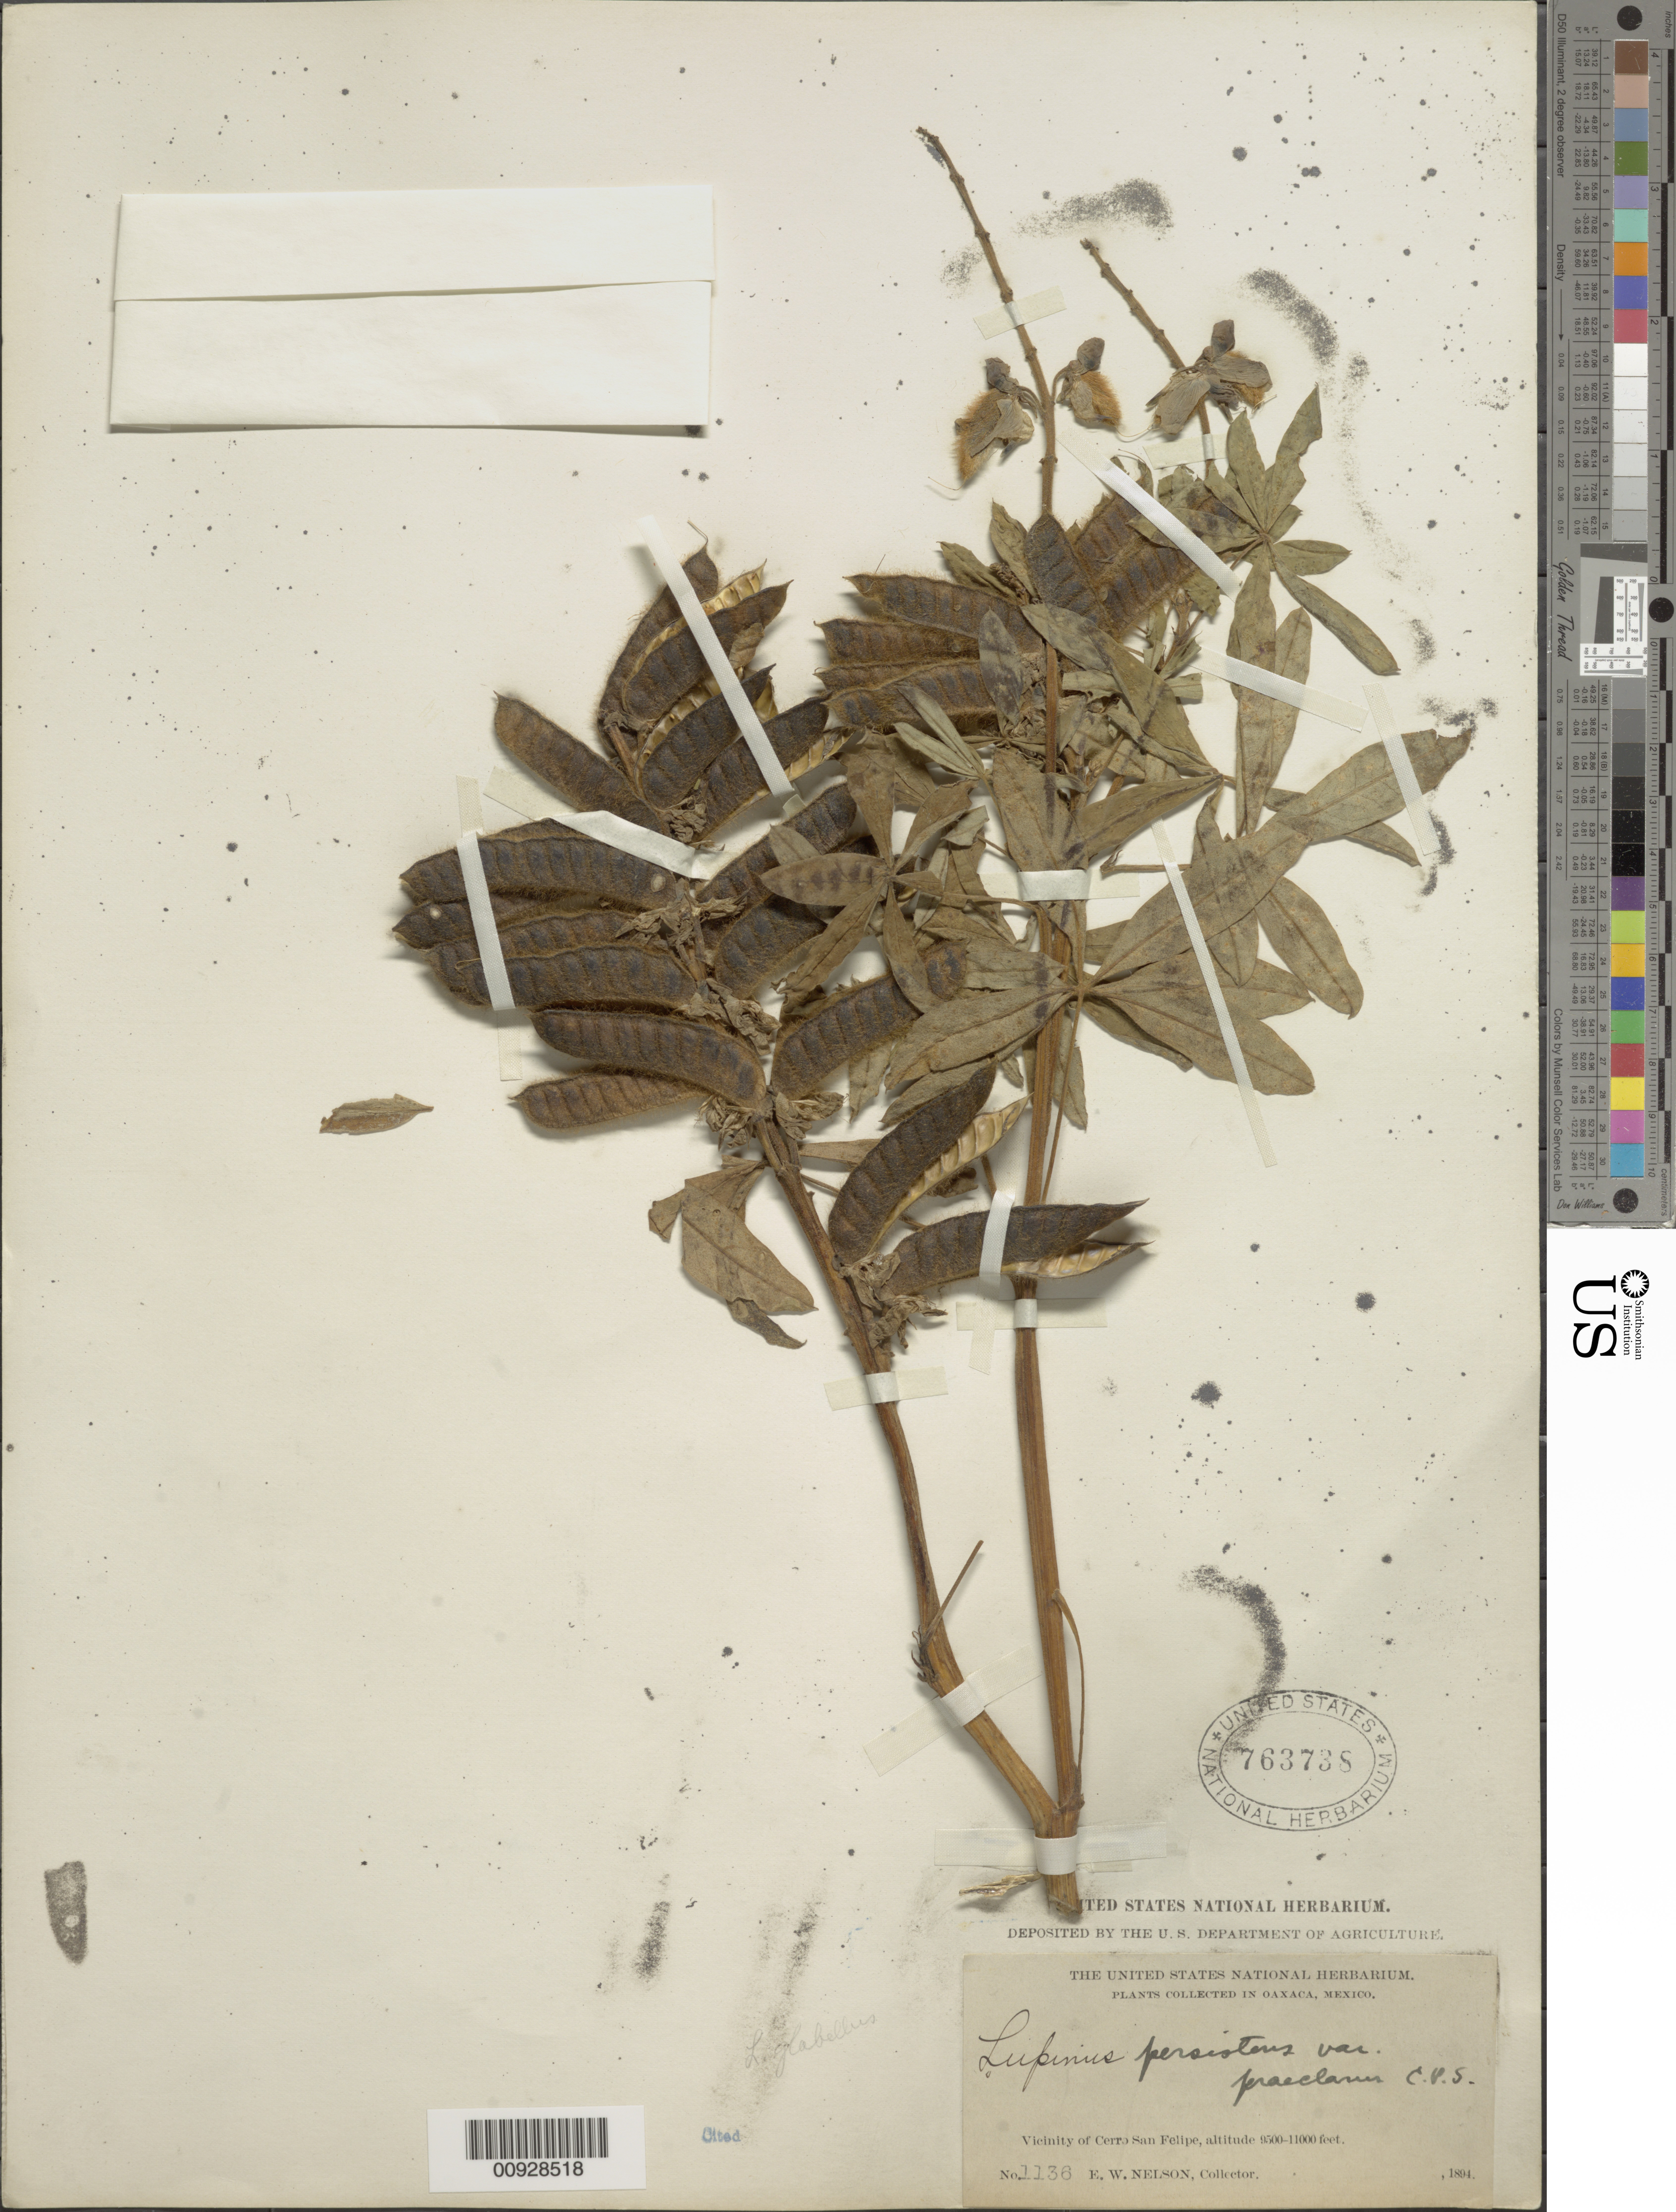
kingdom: Plantae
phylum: Tracheophyta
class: Magnoliopsida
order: Fabales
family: Fabaceae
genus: Lupinus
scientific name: Lupinus persistens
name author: Rose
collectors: E. W. Nelson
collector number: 1136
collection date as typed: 1894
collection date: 1894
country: Mexico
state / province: Oaxaca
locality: Vicinity of Cerro San Felipe.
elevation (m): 2896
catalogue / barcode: US 763738